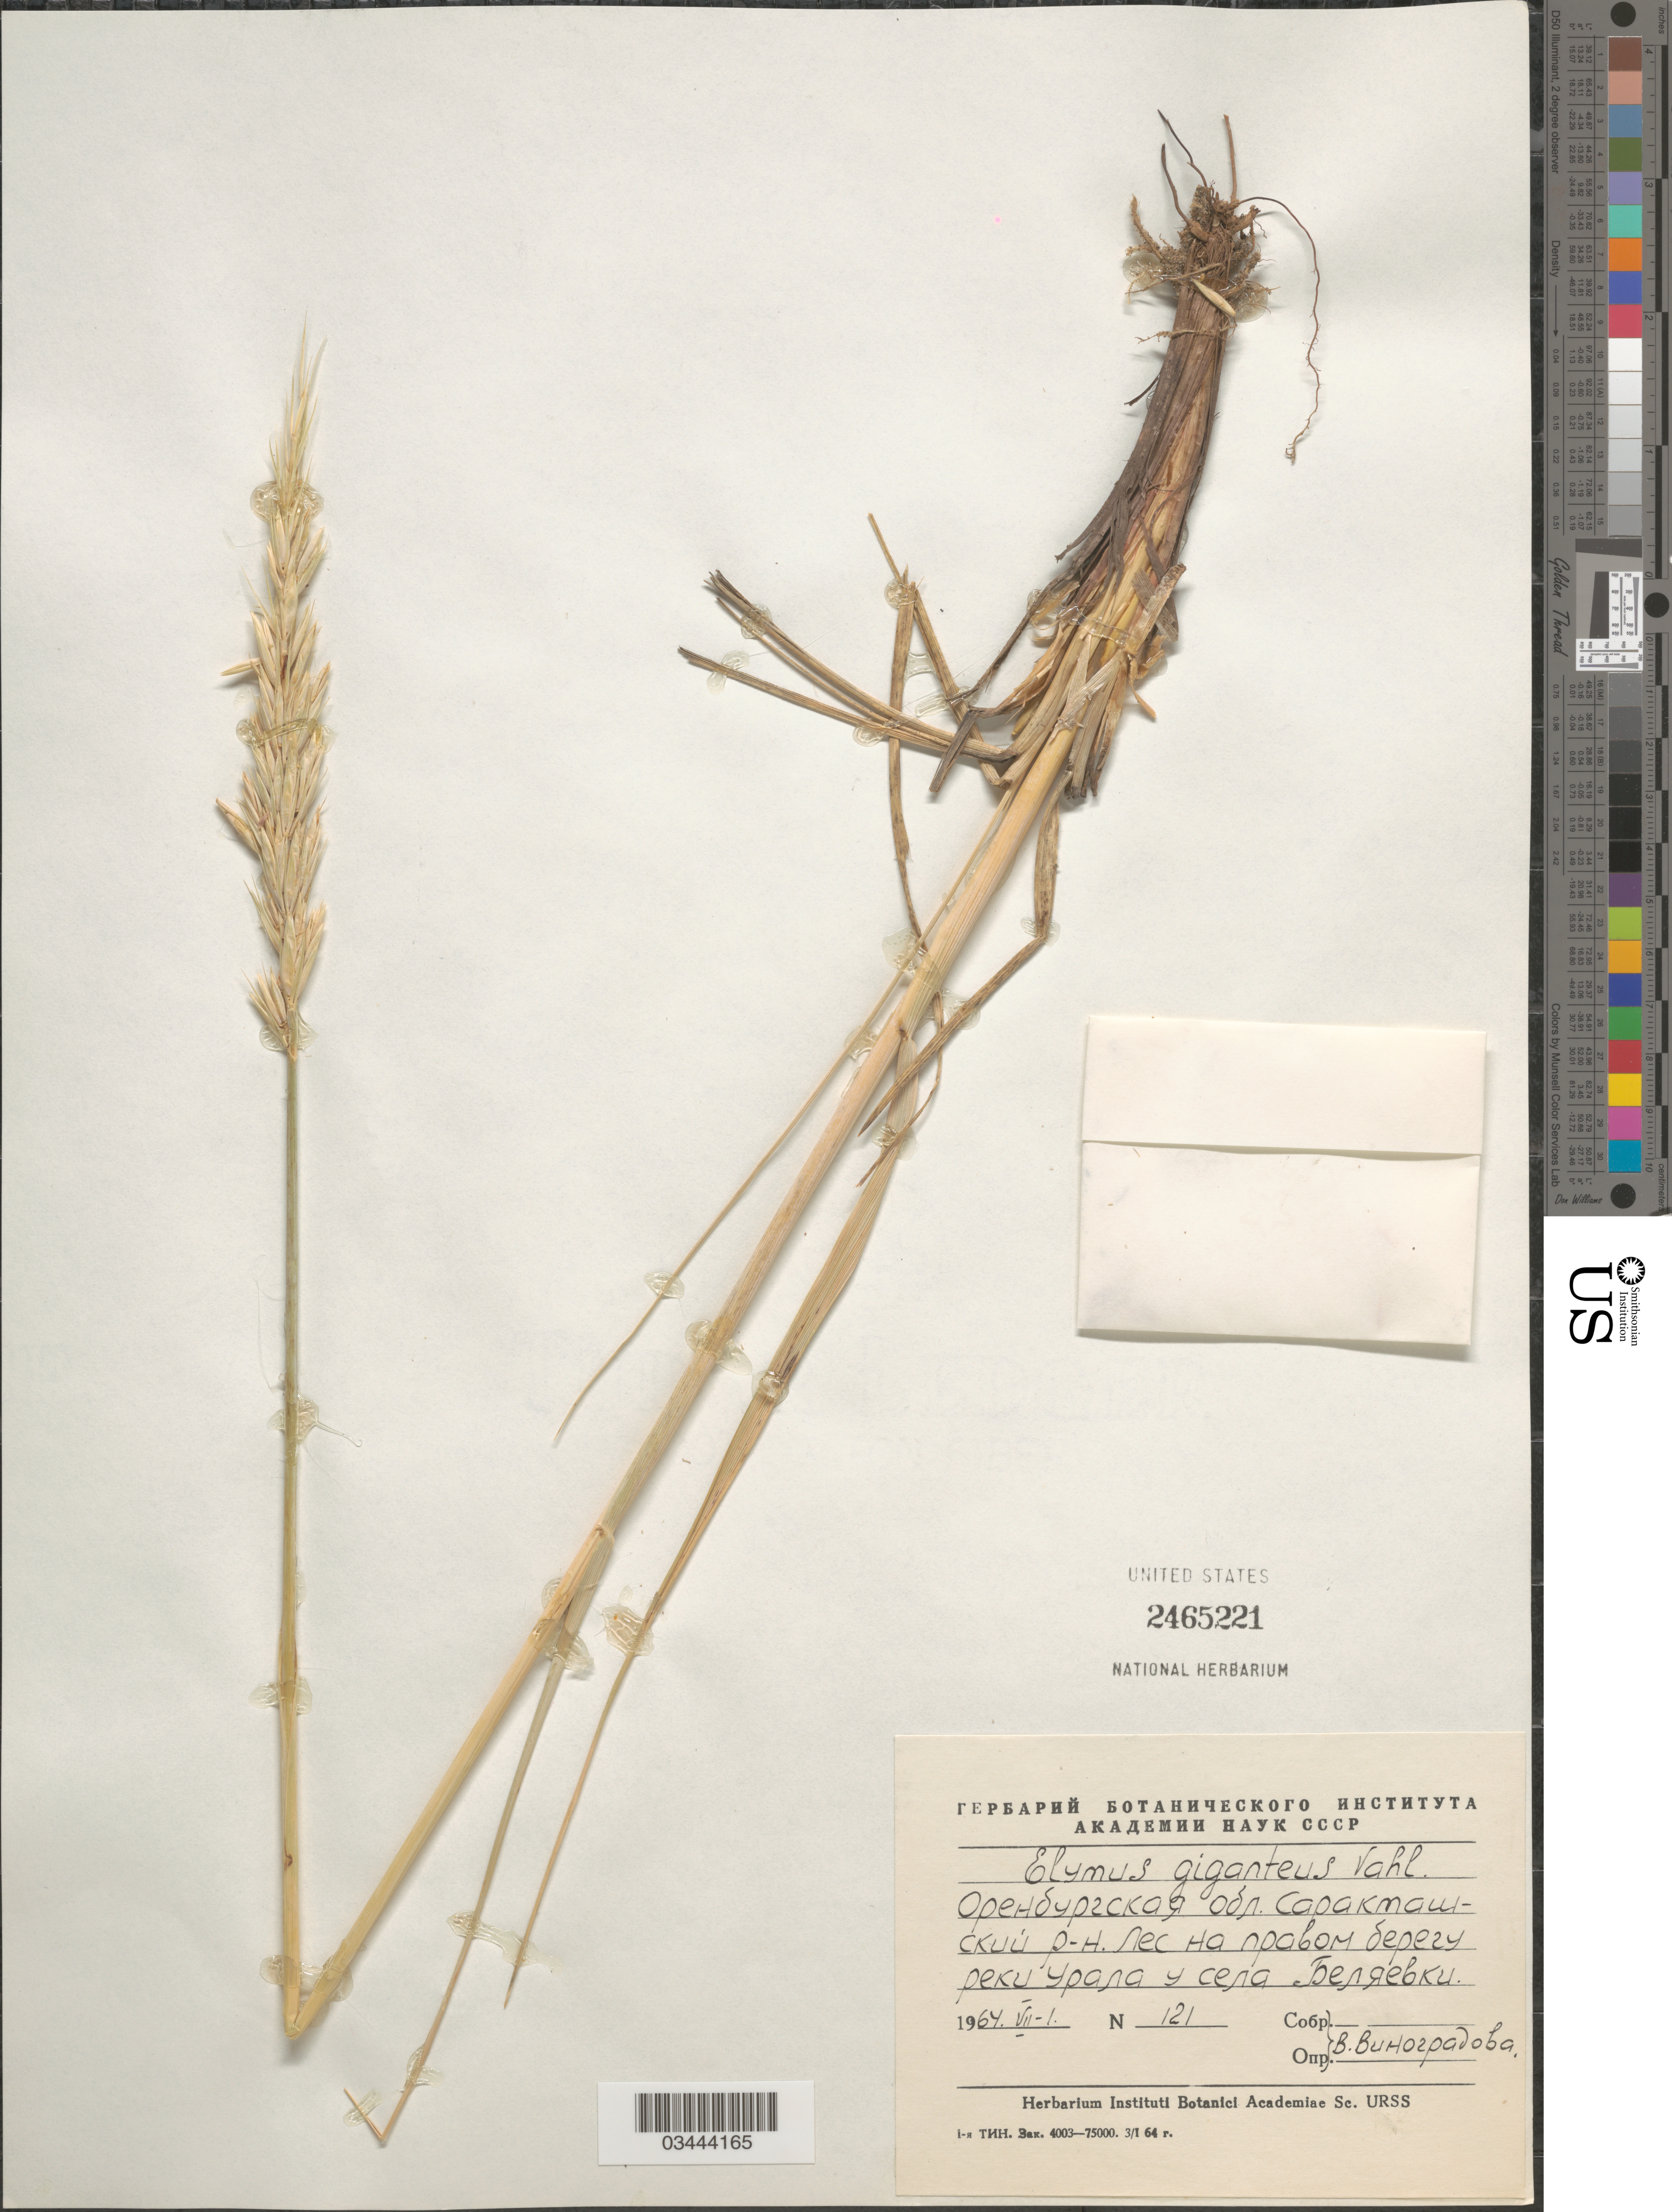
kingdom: Plantae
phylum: Tracheophyta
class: Liliopsida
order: Poales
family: Poaceae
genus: Leymus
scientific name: Leymus racemosus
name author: (Lam.) Tzvelev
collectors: V. Vinogradova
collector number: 121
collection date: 1964-07-01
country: Russian Federation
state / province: Orenburg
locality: District Saraktashskiy, right shore of river Ural near village Belyaevka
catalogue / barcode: US 2465221